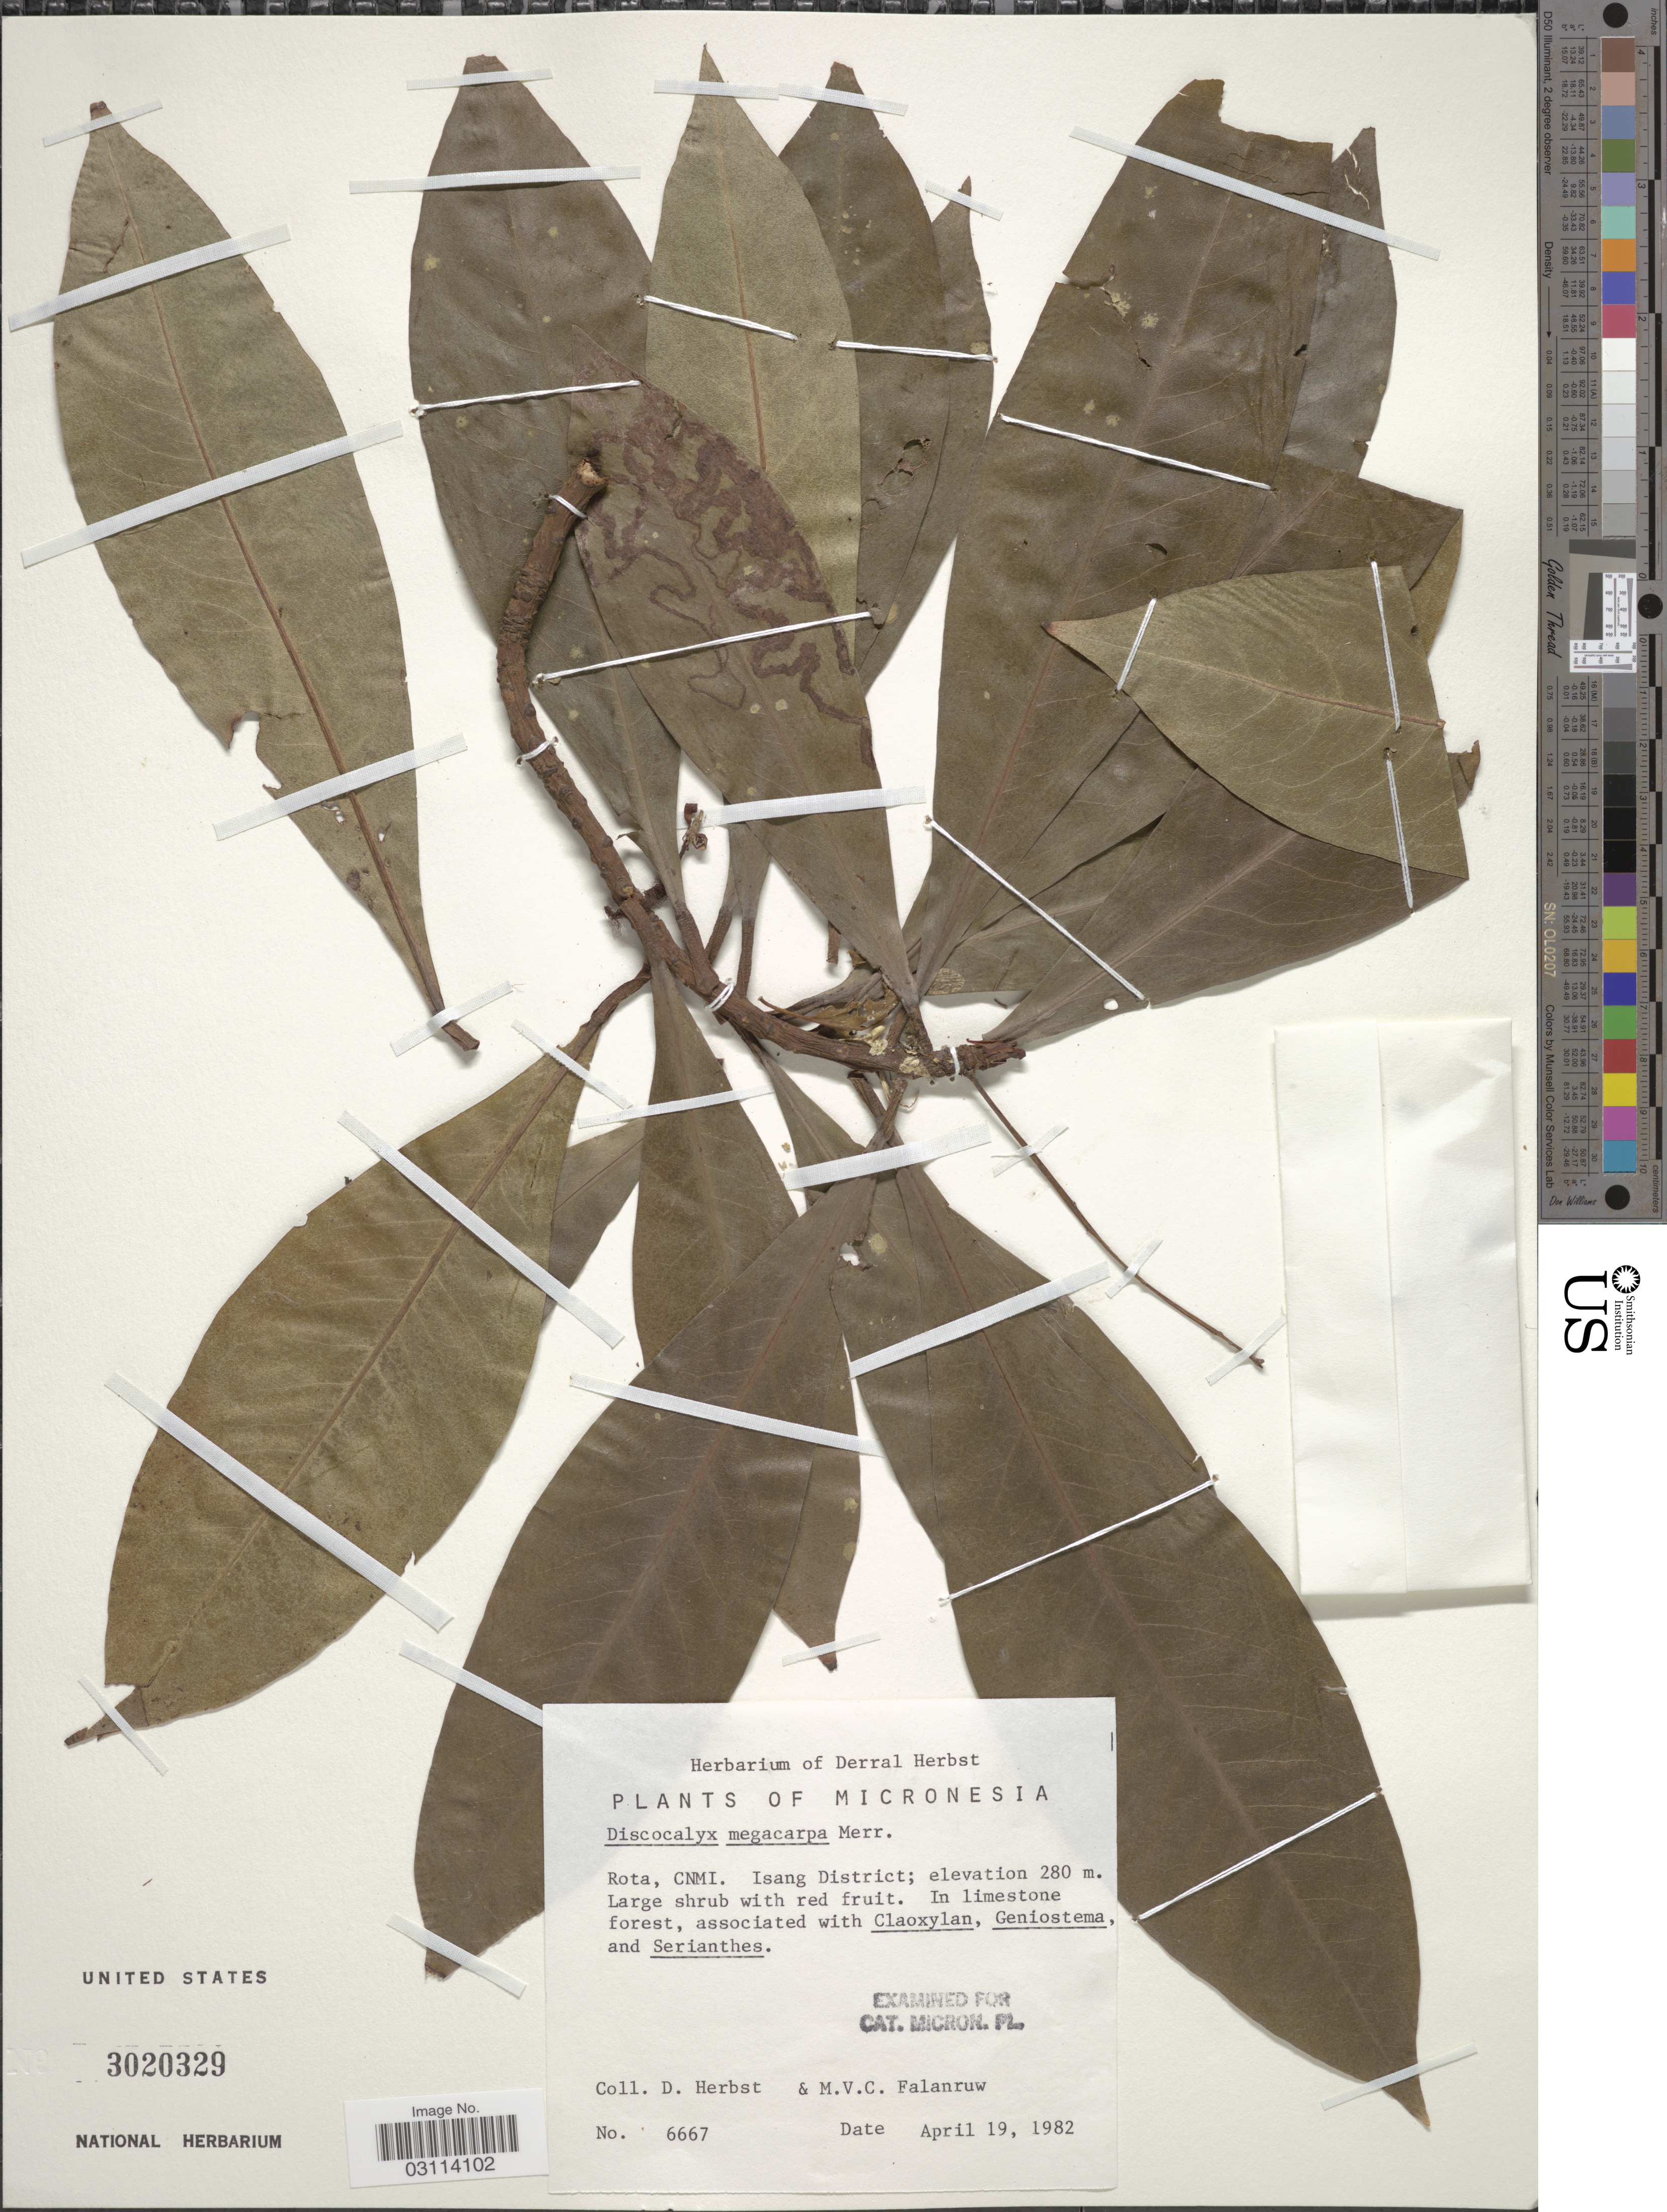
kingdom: Plantae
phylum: Tracheophyta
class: Magnoliopsida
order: Ericales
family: Primulaceae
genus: Discocalyx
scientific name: Discocalyx megacarpa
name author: Merr.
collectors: D. R. Herbst & M. V. Falanruw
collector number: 6667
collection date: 1982-04-19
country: Northern Mariana Islands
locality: Micronesia. Rota, CNMI. Isang District.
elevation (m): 280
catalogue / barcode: US 3020329